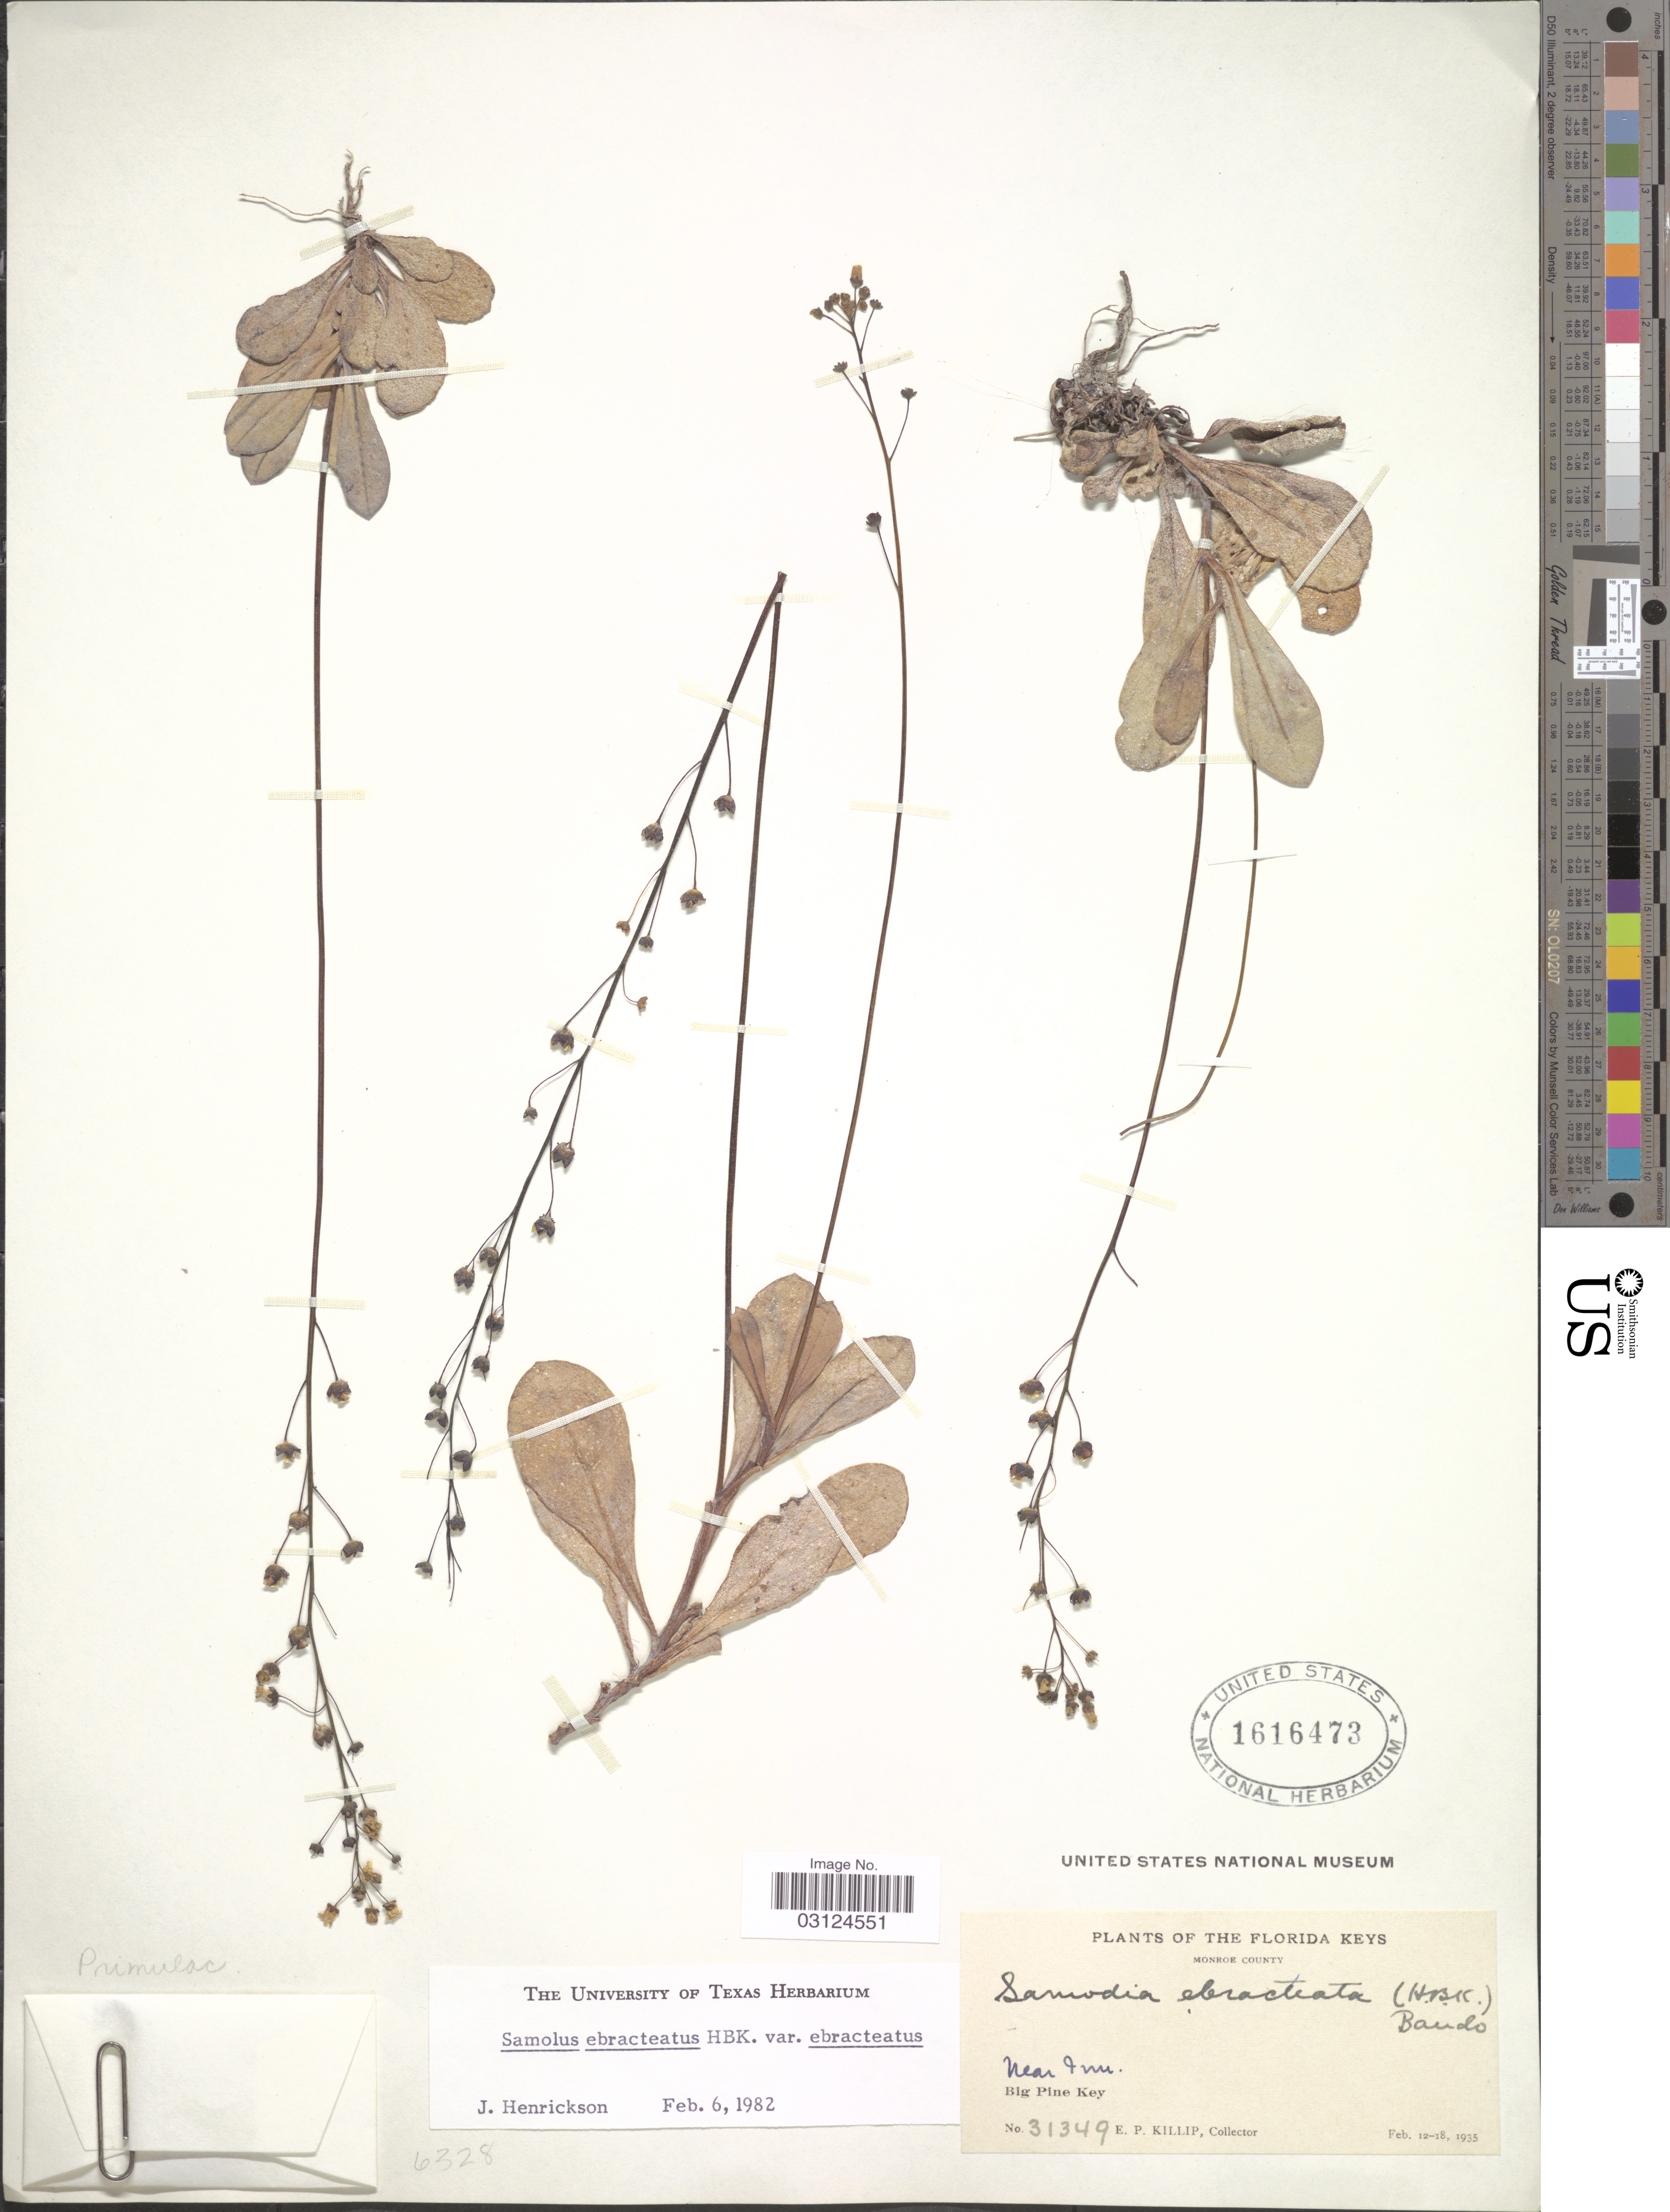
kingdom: Plantae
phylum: Tracheophyta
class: Magnoliopsida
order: Ericales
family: Primulaceae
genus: Samolus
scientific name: Samolus ebracteatus subsp. ebracteatus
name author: Kunth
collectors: E. P. Killip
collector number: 31349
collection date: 1935-02-12/1935-02-18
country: United States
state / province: Florida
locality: The Florida Keys, near Inn, Big Pine Key.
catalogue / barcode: US 1616473